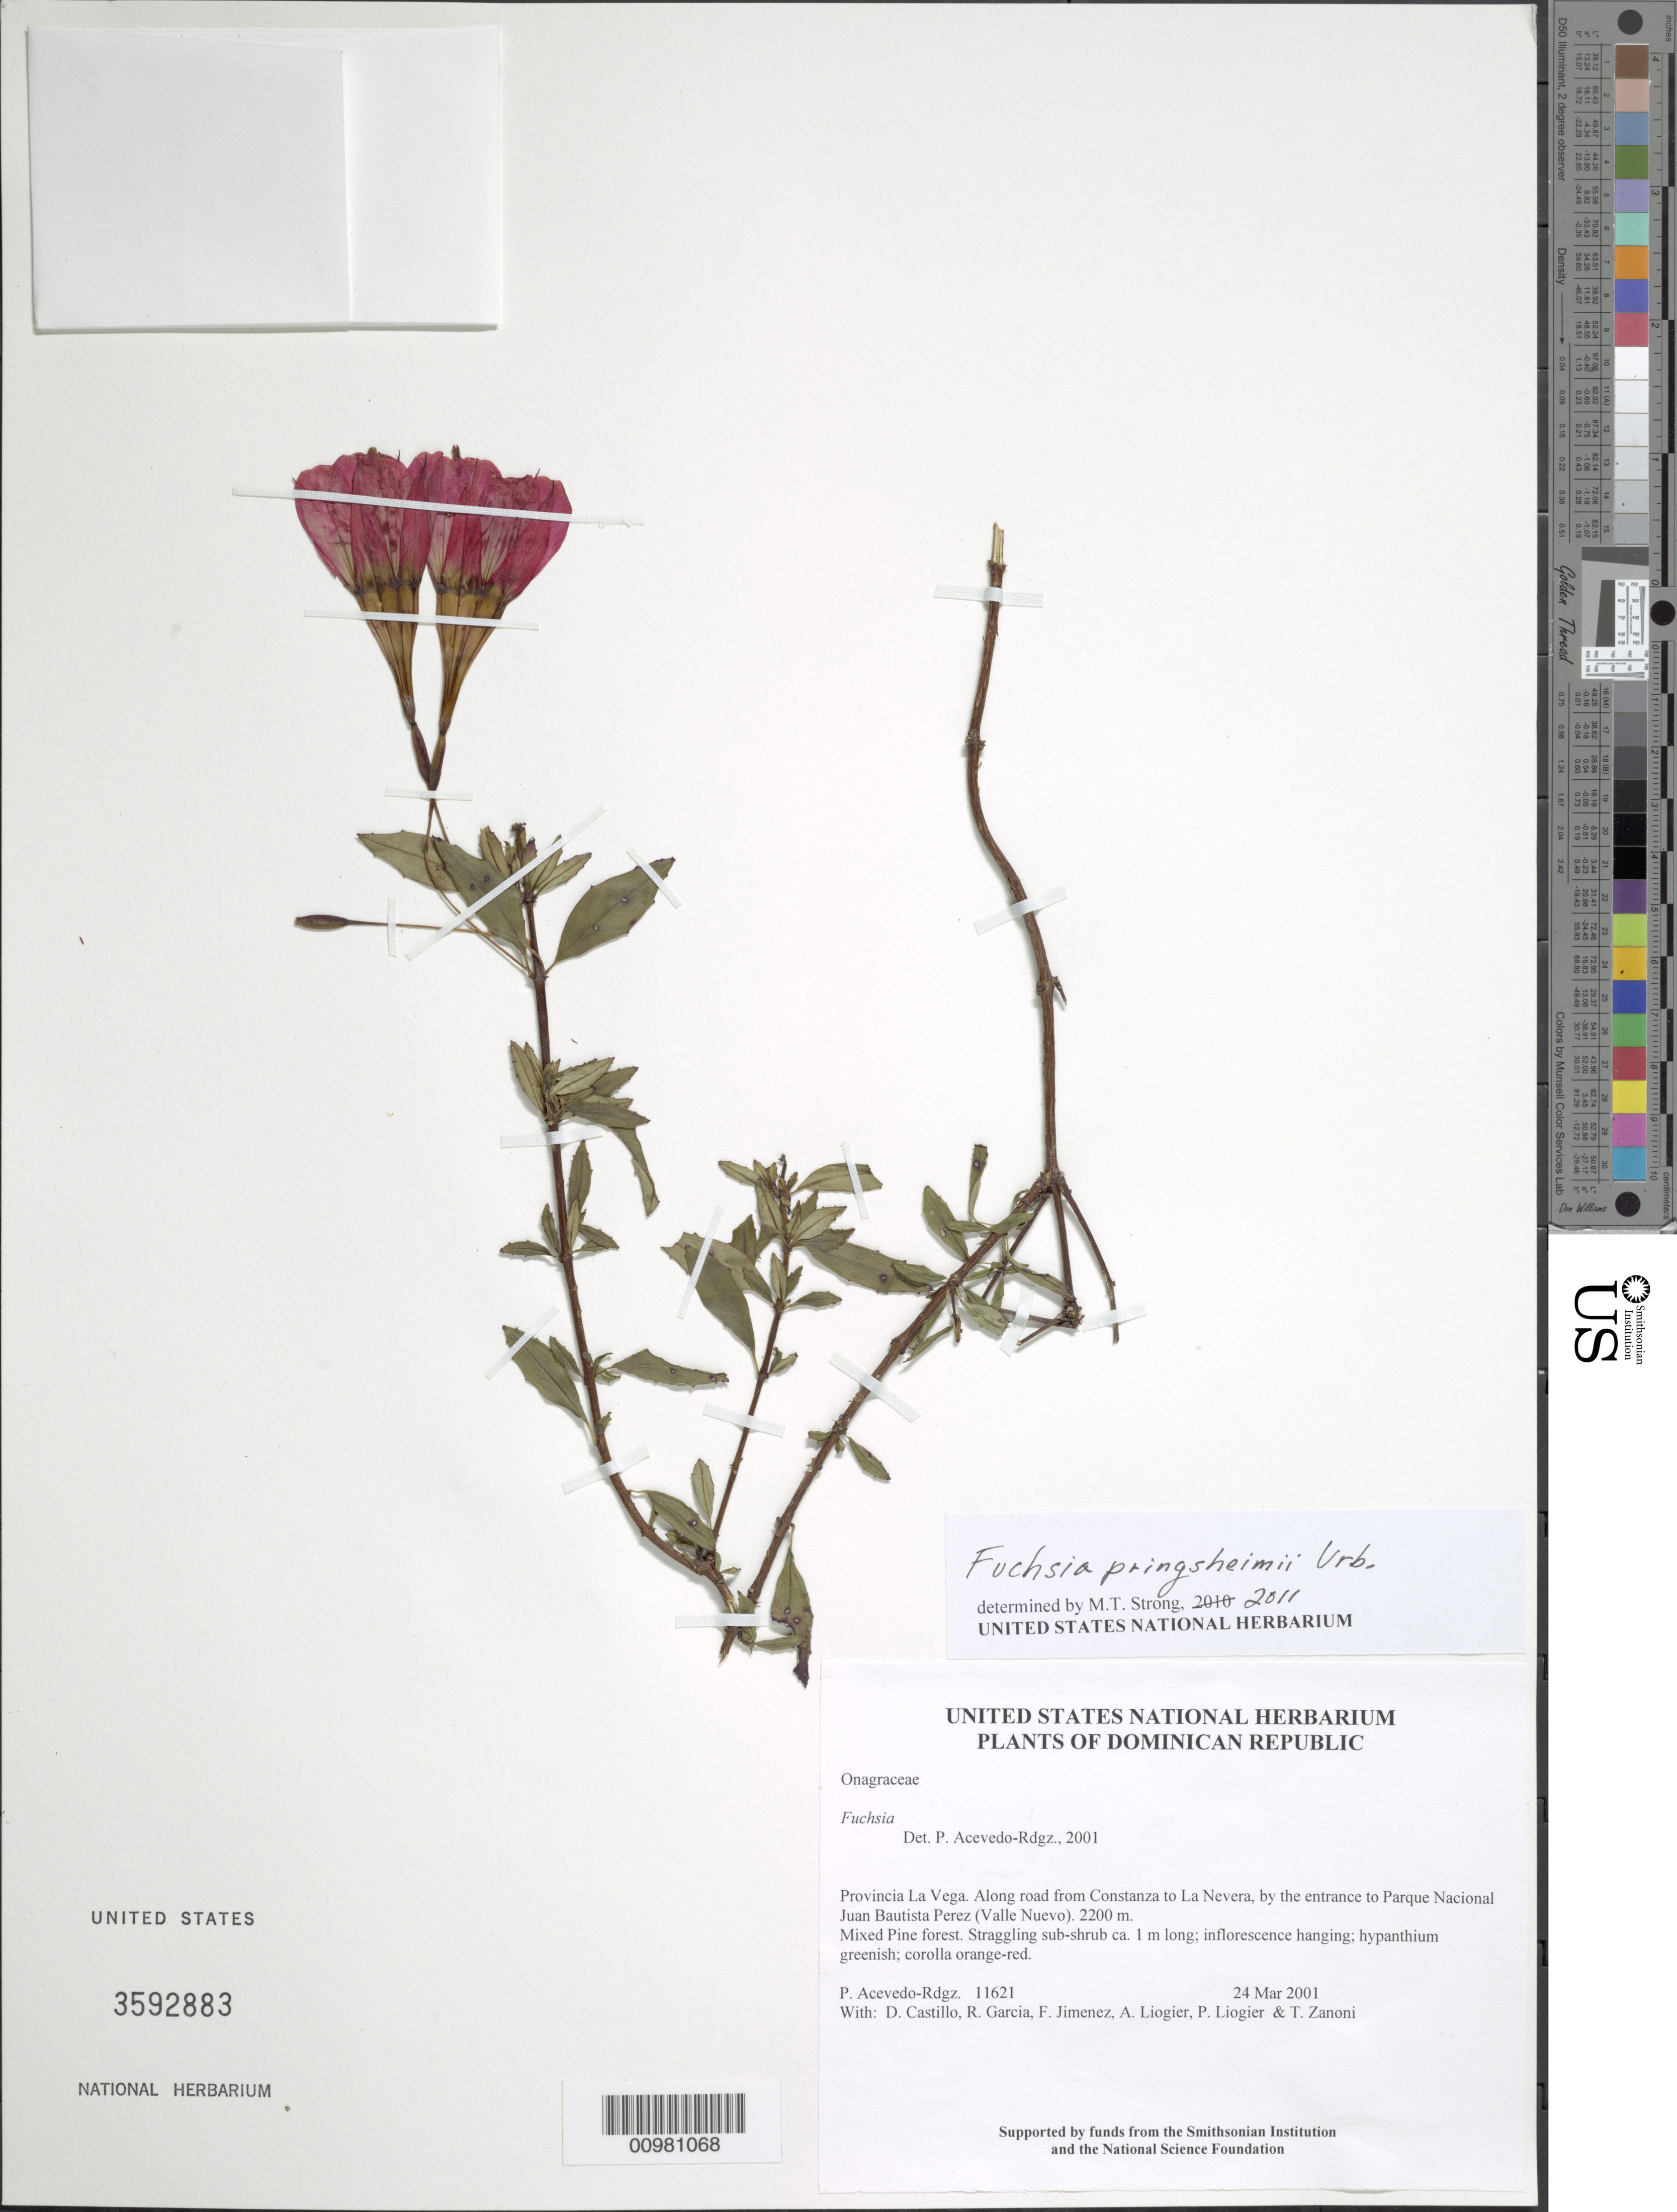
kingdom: Plantae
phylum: Tracheophyta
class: Magnoliopsida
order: Myrtales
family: Onagraceae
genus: Fuchsia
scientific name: Fuchsia triphylla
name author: L.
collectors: P. Acevedo-Rodr., D. Castillo, R. G. García, F. Jimenez, A. H. Liogier, M. P. Liogier & T. A. Zanoni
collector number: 11621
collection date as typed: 24 Mar 2001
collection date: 2001-03-24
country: Dominican Republic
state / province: La Vega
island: Hispaniola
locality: Provincia La Vega. Along road from Constanza to La Nevera, by the entrance to Parque Nacional Juan Bautista Perez (Valle Nuevo).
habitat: Mixed Pine forest.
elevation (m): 2200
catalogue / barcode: US 3592883